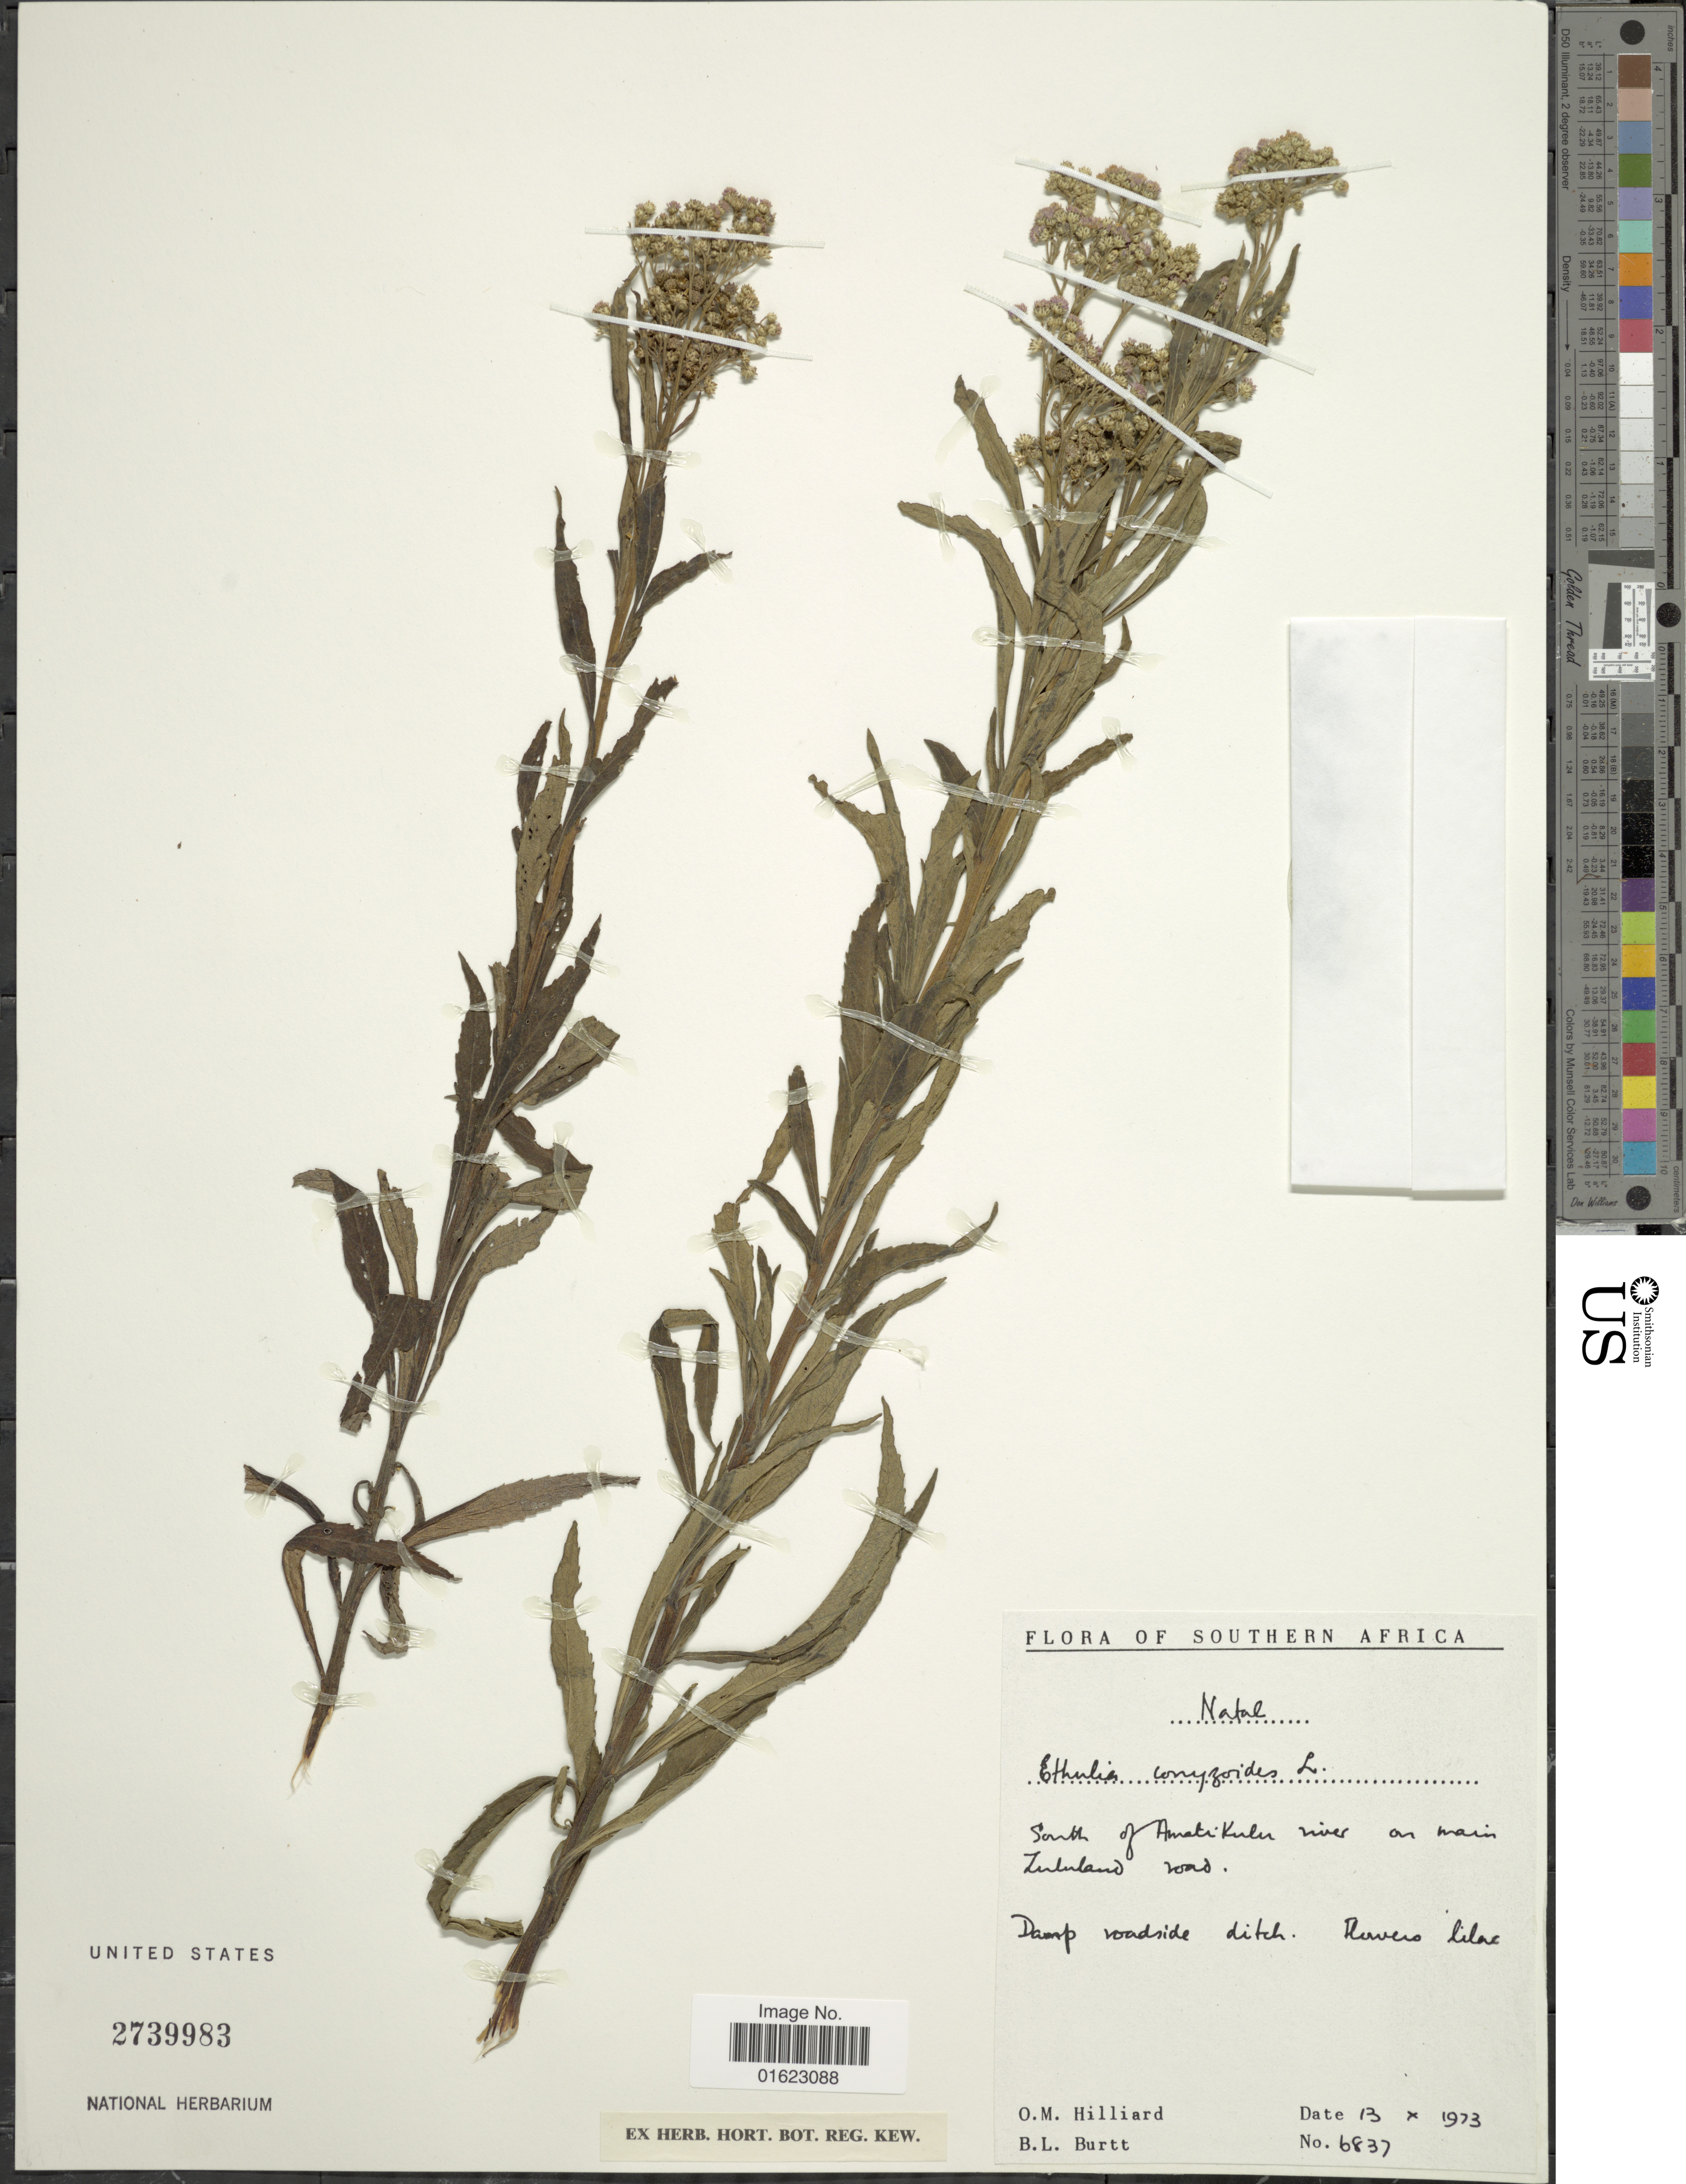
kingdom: Plantae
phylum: Tracheophyta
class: Magnoliopsida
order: Asterales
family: Asteraceae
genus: Ethulia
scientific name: Ethulia conyzoides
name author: L. f.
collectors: O. M. Hilliard & B. L. Burtt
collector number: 6837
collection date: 1973-10-13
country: South Africa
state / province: KwaZulu-Natal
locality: Natal, South of AmatiKulu river on main Zululand road.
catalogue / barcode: US 2739983